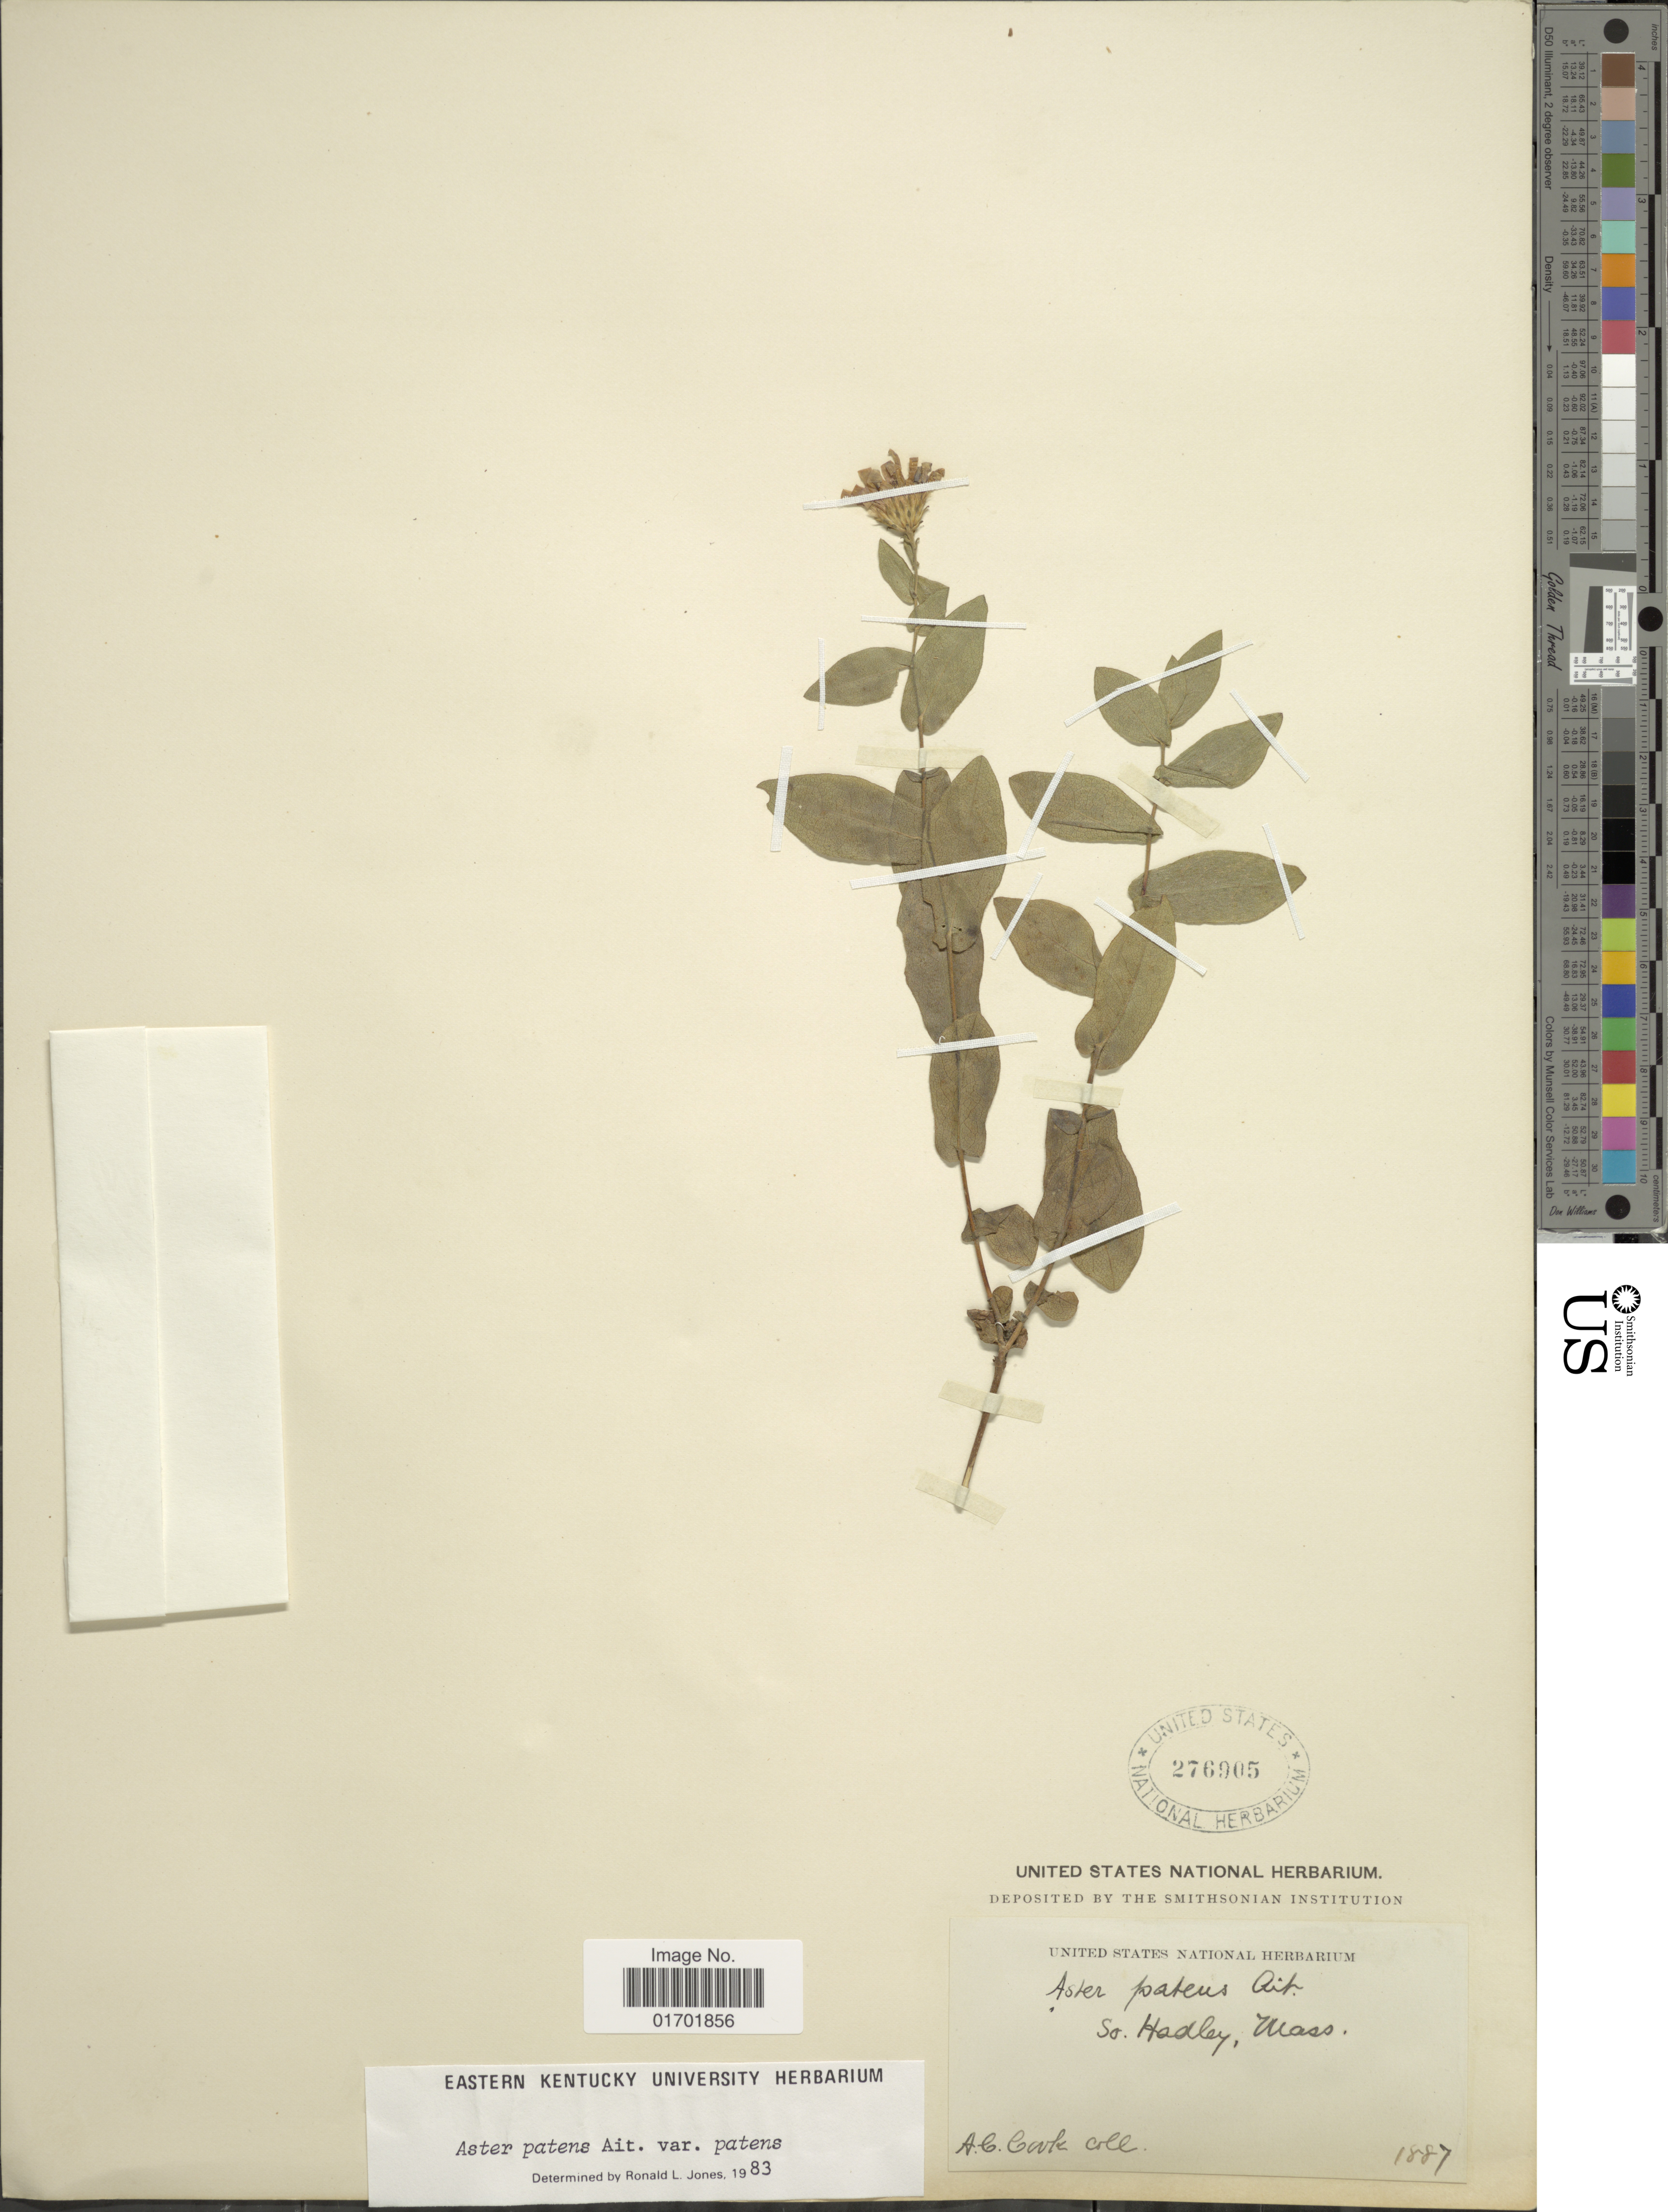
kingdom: Plantae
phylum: Tracheophyta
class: Magnoliopsida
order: Asterales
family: Asteraceae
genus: Symphyotrichum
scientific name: Symphyotrichum patens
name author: (Aiton) G.L. Nesom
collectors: A. Cook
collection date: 1887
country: United States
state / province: Massachusetts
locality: Sp. Hadley.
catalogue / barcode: US 276905